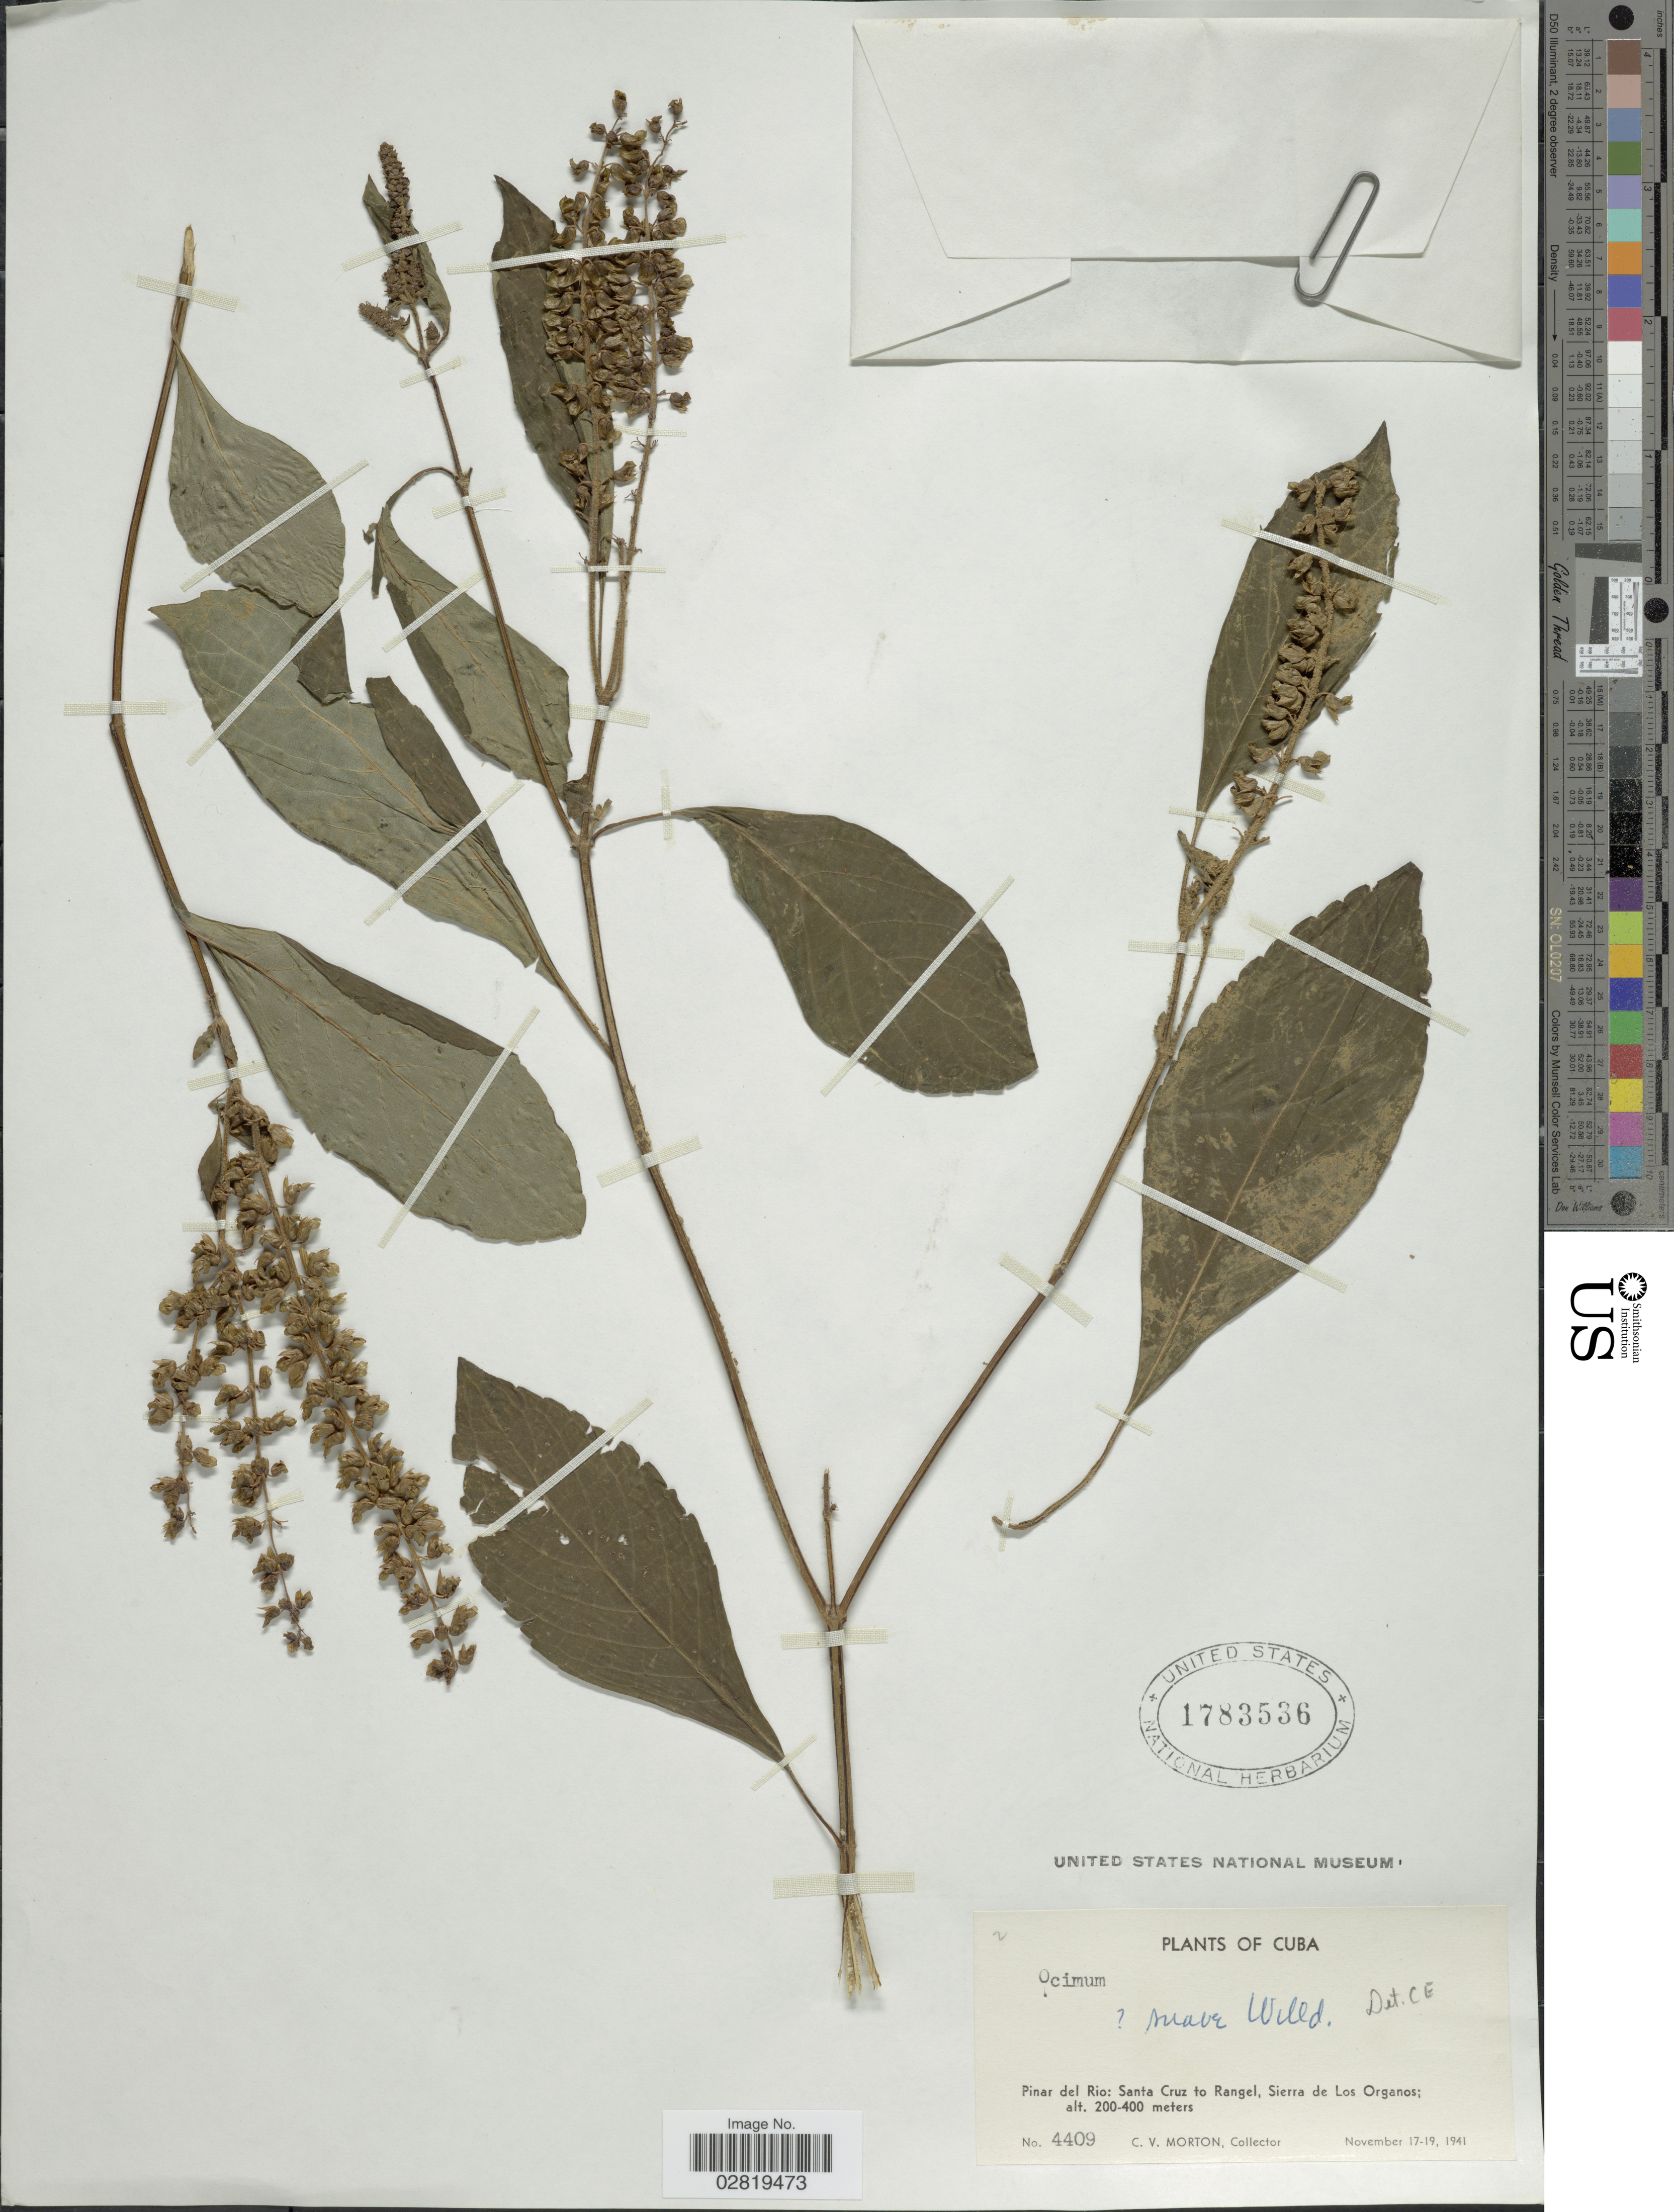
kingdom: Plantae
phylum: Tracheophyta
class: Magnoliopsida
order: Lamiales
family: Lamiaceae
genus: Ocimum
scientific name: Ocimum gratissimum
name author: L.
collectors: C. V. Morton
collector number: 4409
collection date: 1941-11-17/1941-11-19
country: Cuba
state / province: Pinar del Río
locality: Pinar del Rio: Santa Cruz to Rangel, Sierra de Los Organos.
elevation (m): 200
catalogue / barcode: US 1783536